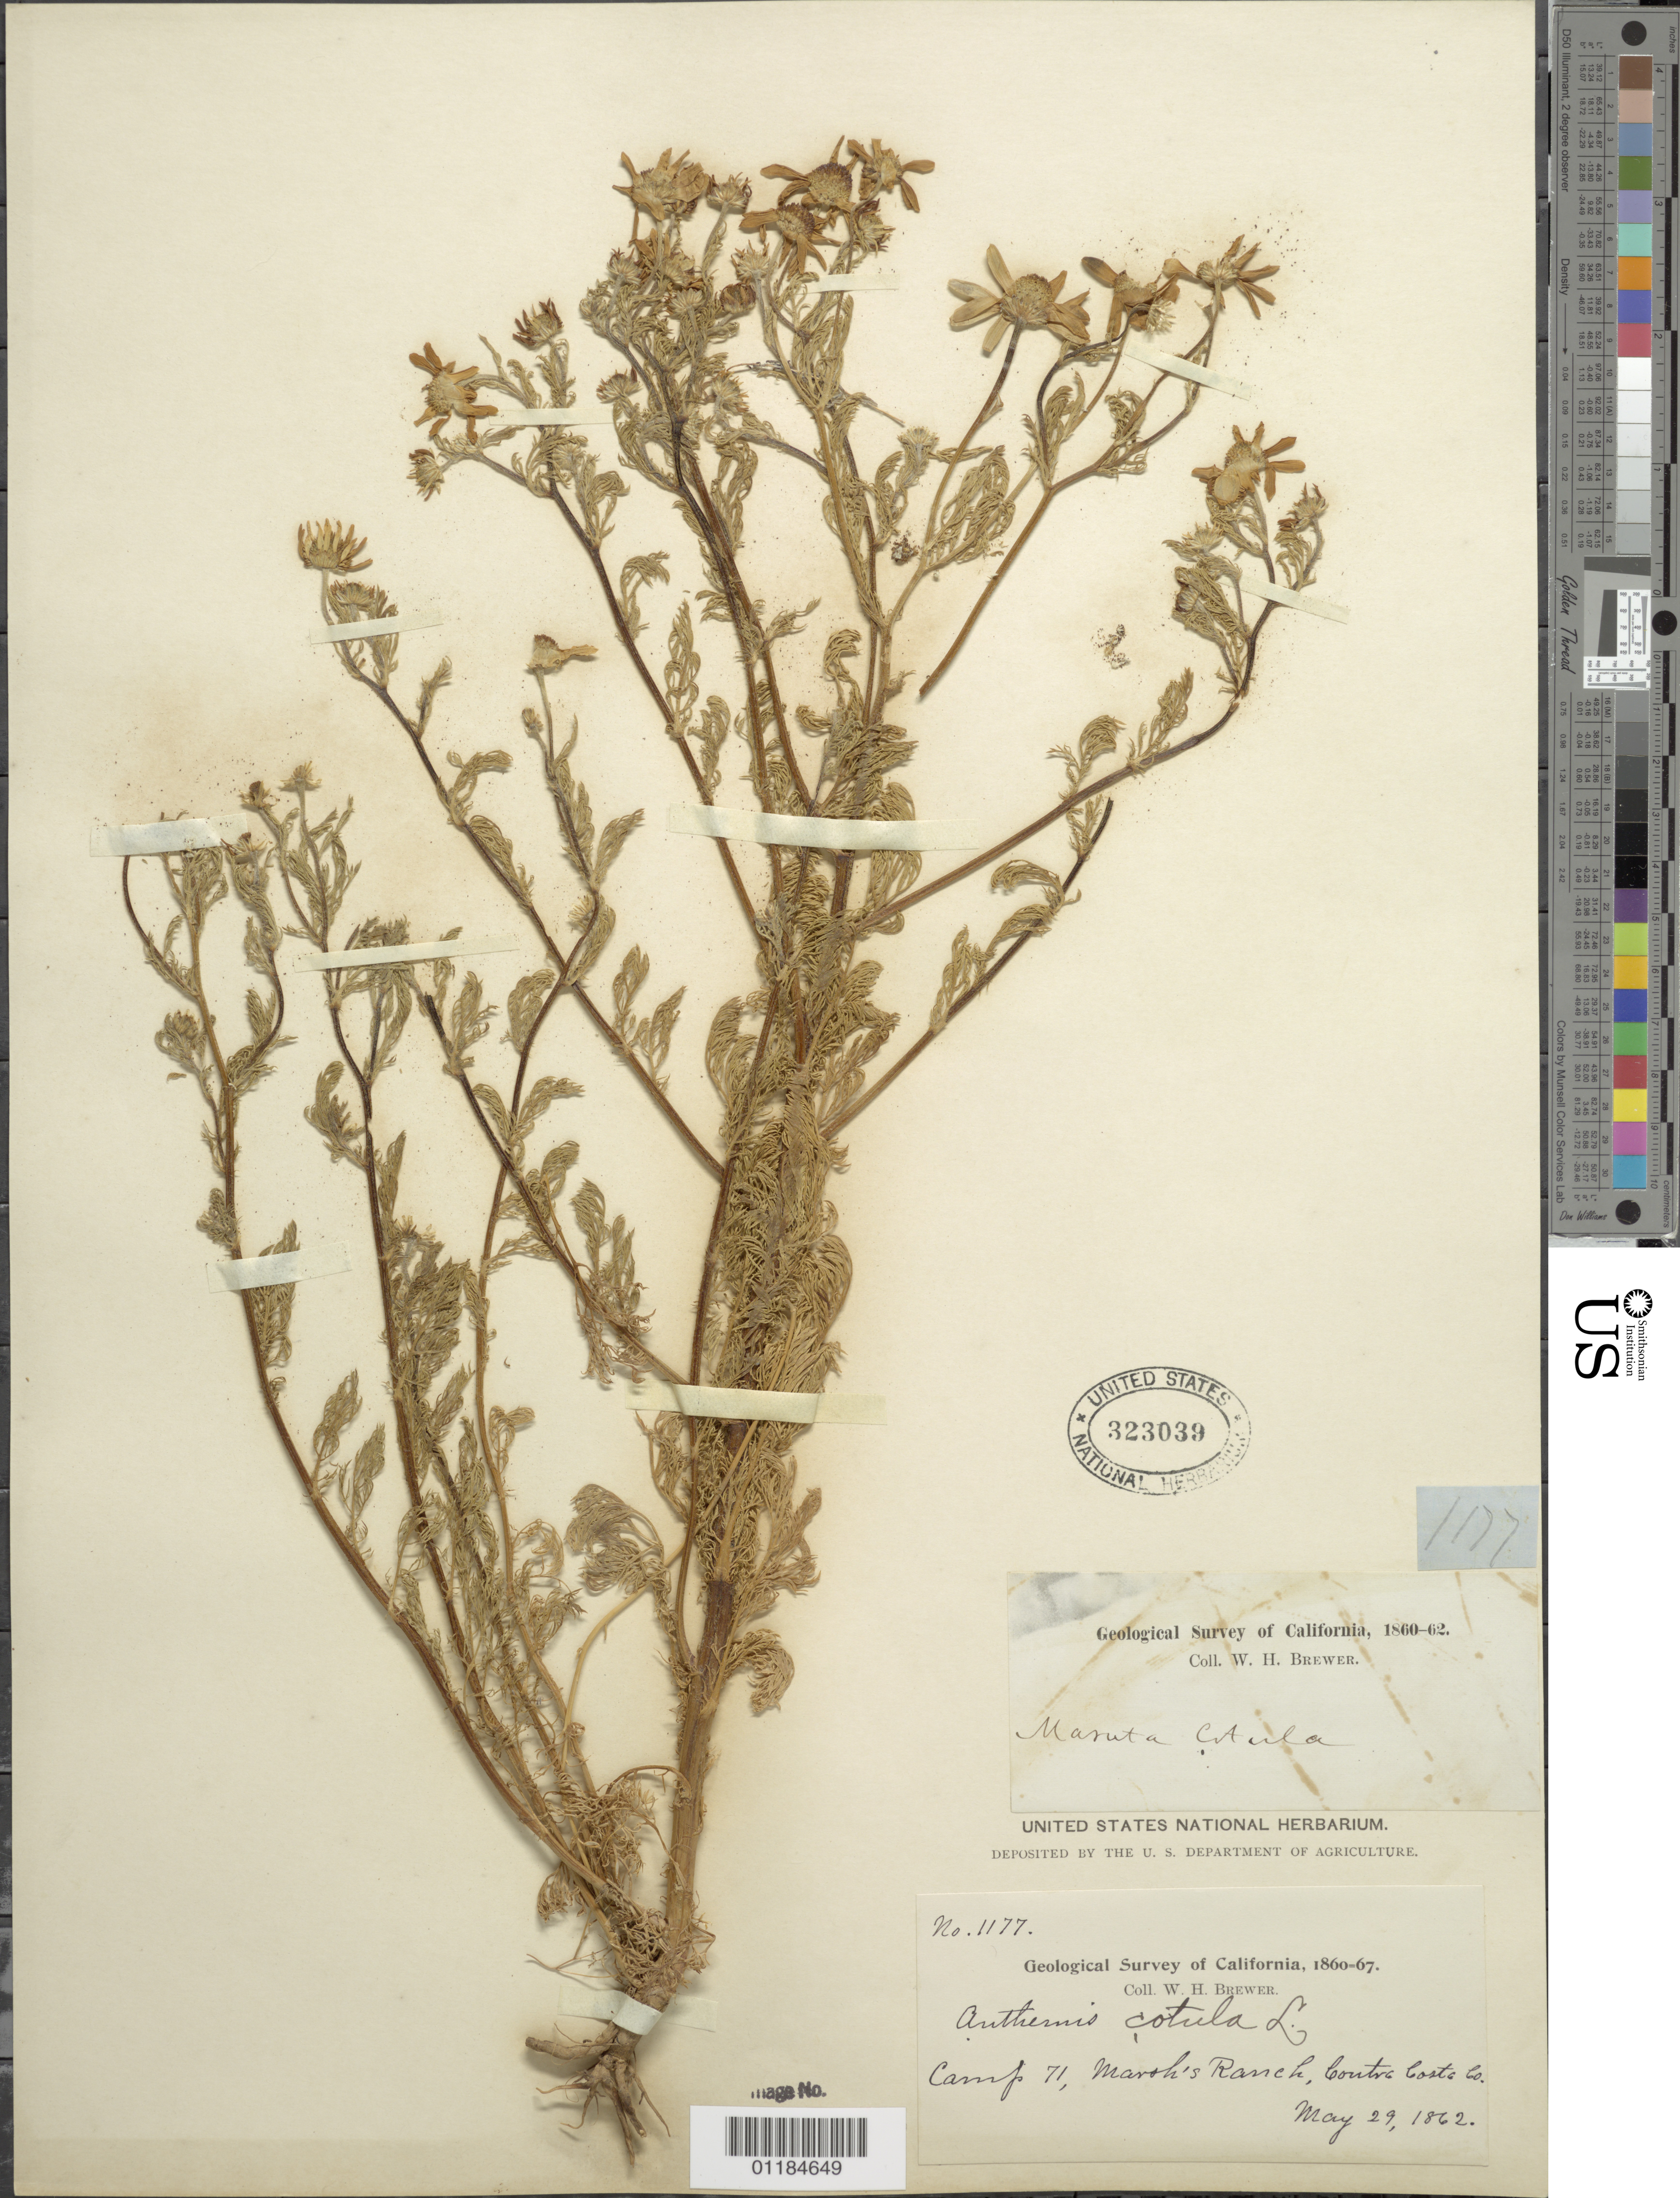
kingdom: Plantae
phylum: Tracheophyta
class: Magnoliopsida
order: Asterales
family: Asteraceae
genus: Anthemis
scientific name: Anthemis cotula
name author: L.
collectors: W. H. Brewer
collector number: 1177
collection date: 1862-05-29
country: United States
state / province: California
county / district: Contra Costa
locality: Marsh's Ranch, Camp 71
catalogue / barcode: US 323039